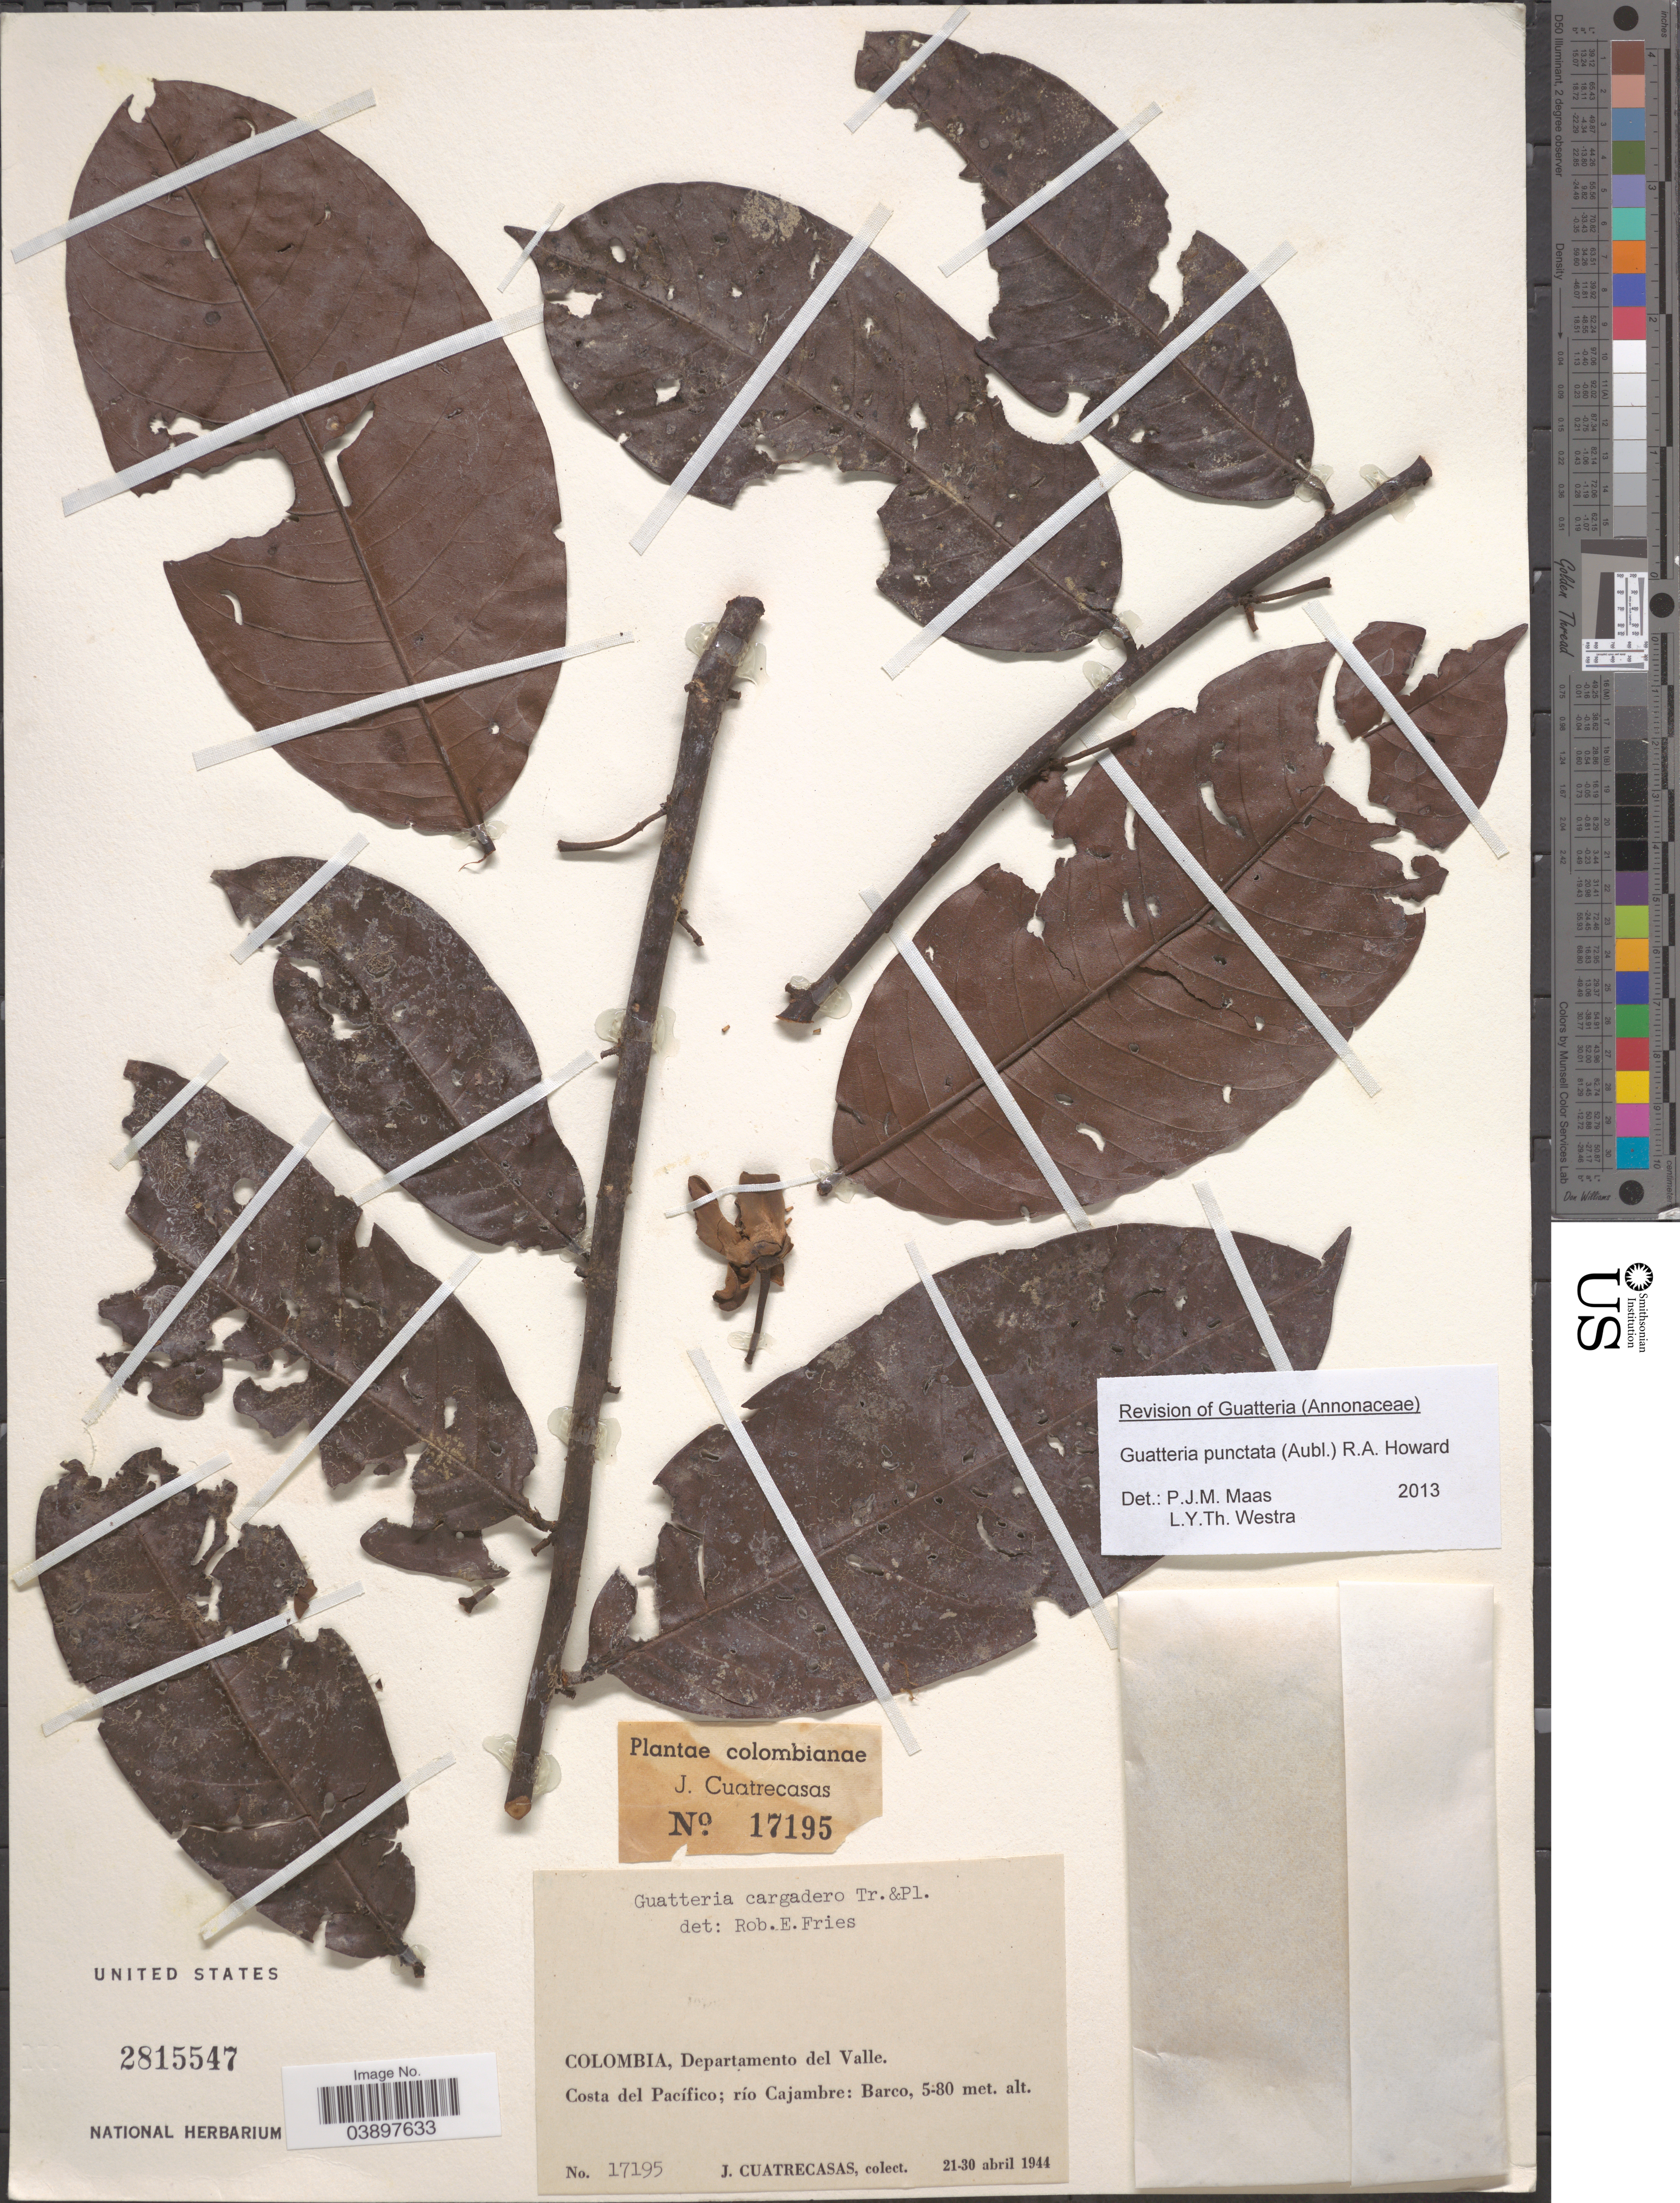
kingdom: Plantae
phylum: Tracheophyta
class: Magnoliopsida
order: Magnoliales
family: Annonaceae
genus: Guatteria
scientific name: Guatteria punctata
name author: (Aubl.) R.A. Howard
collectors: J. Cuatrecasas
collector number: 17195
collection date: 1944-04-21/1944-04-30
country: Colombia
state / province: Valle del Cauca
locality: Departamento del Valle. Costa del Pacífico; río Cajambre: Barco.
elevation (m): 5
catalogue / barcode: US 2815547